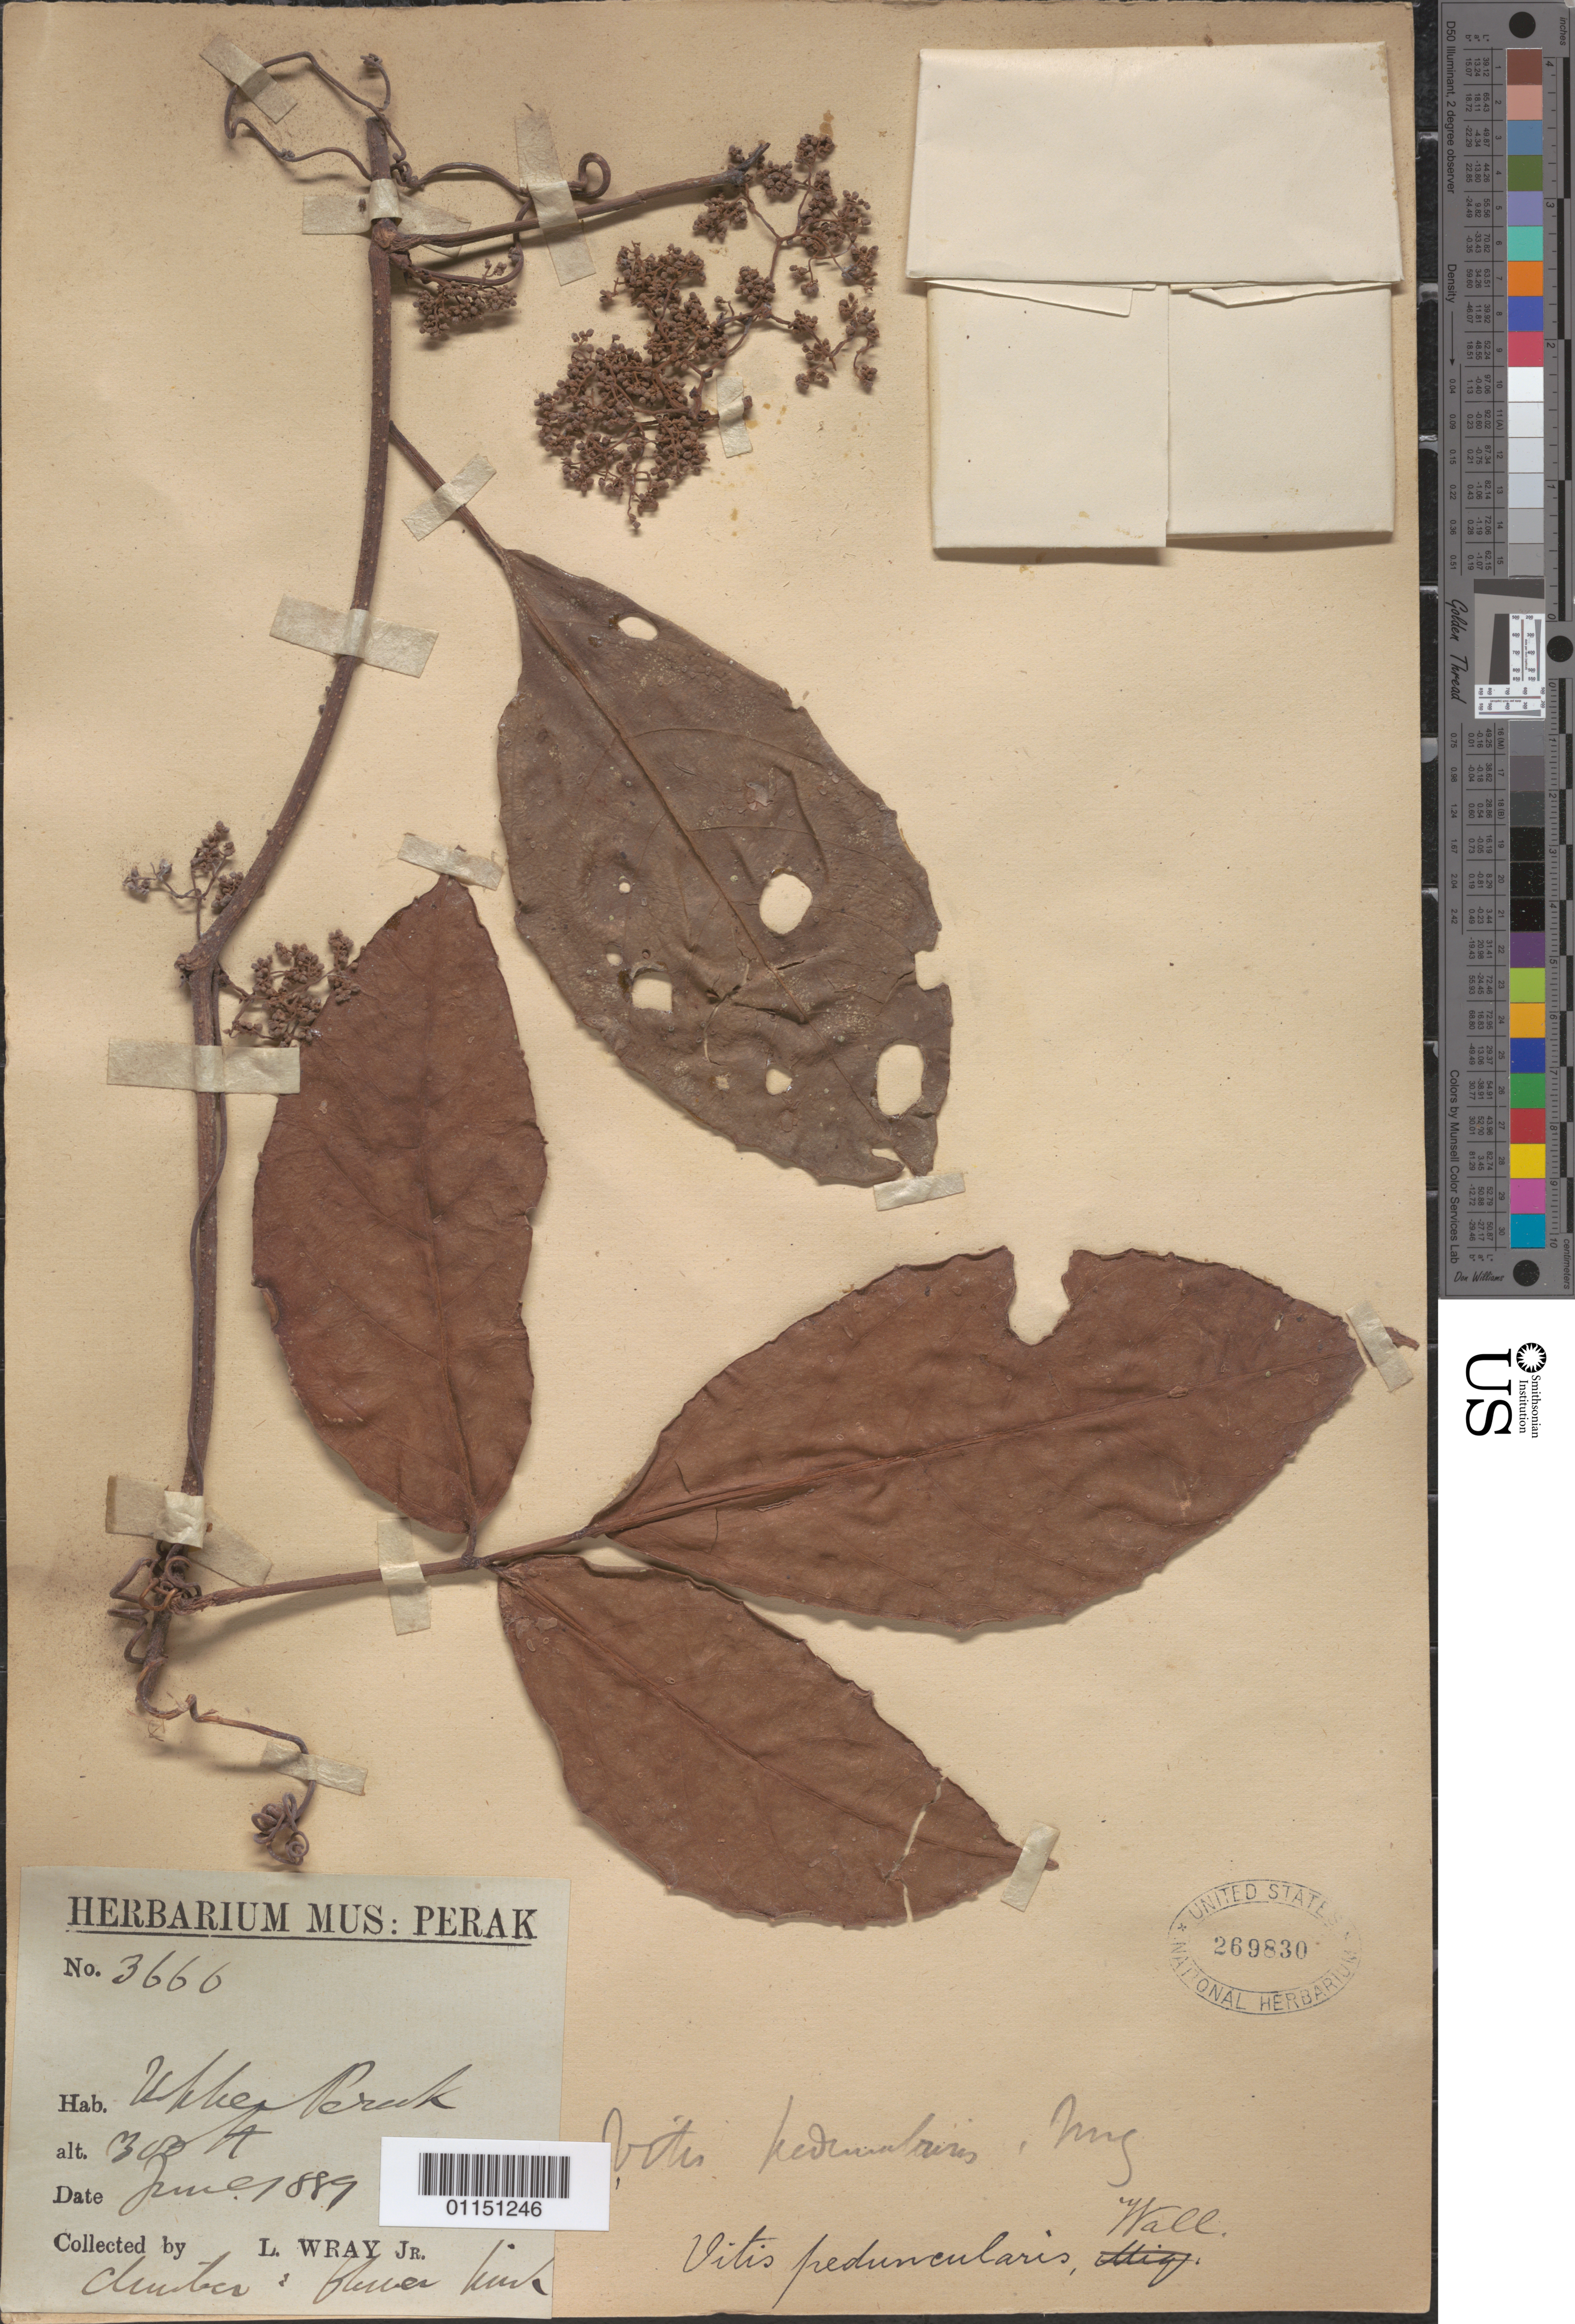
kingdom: Plantae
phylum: Tracheophyta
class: Magnoliopsida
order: Vitales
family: Vitaceae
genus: Vitis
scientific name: Vitis peduncularis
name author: & Lawson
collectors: L. Wray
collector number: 3666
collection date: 1889-06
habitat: Climber.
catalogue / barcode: US 269830